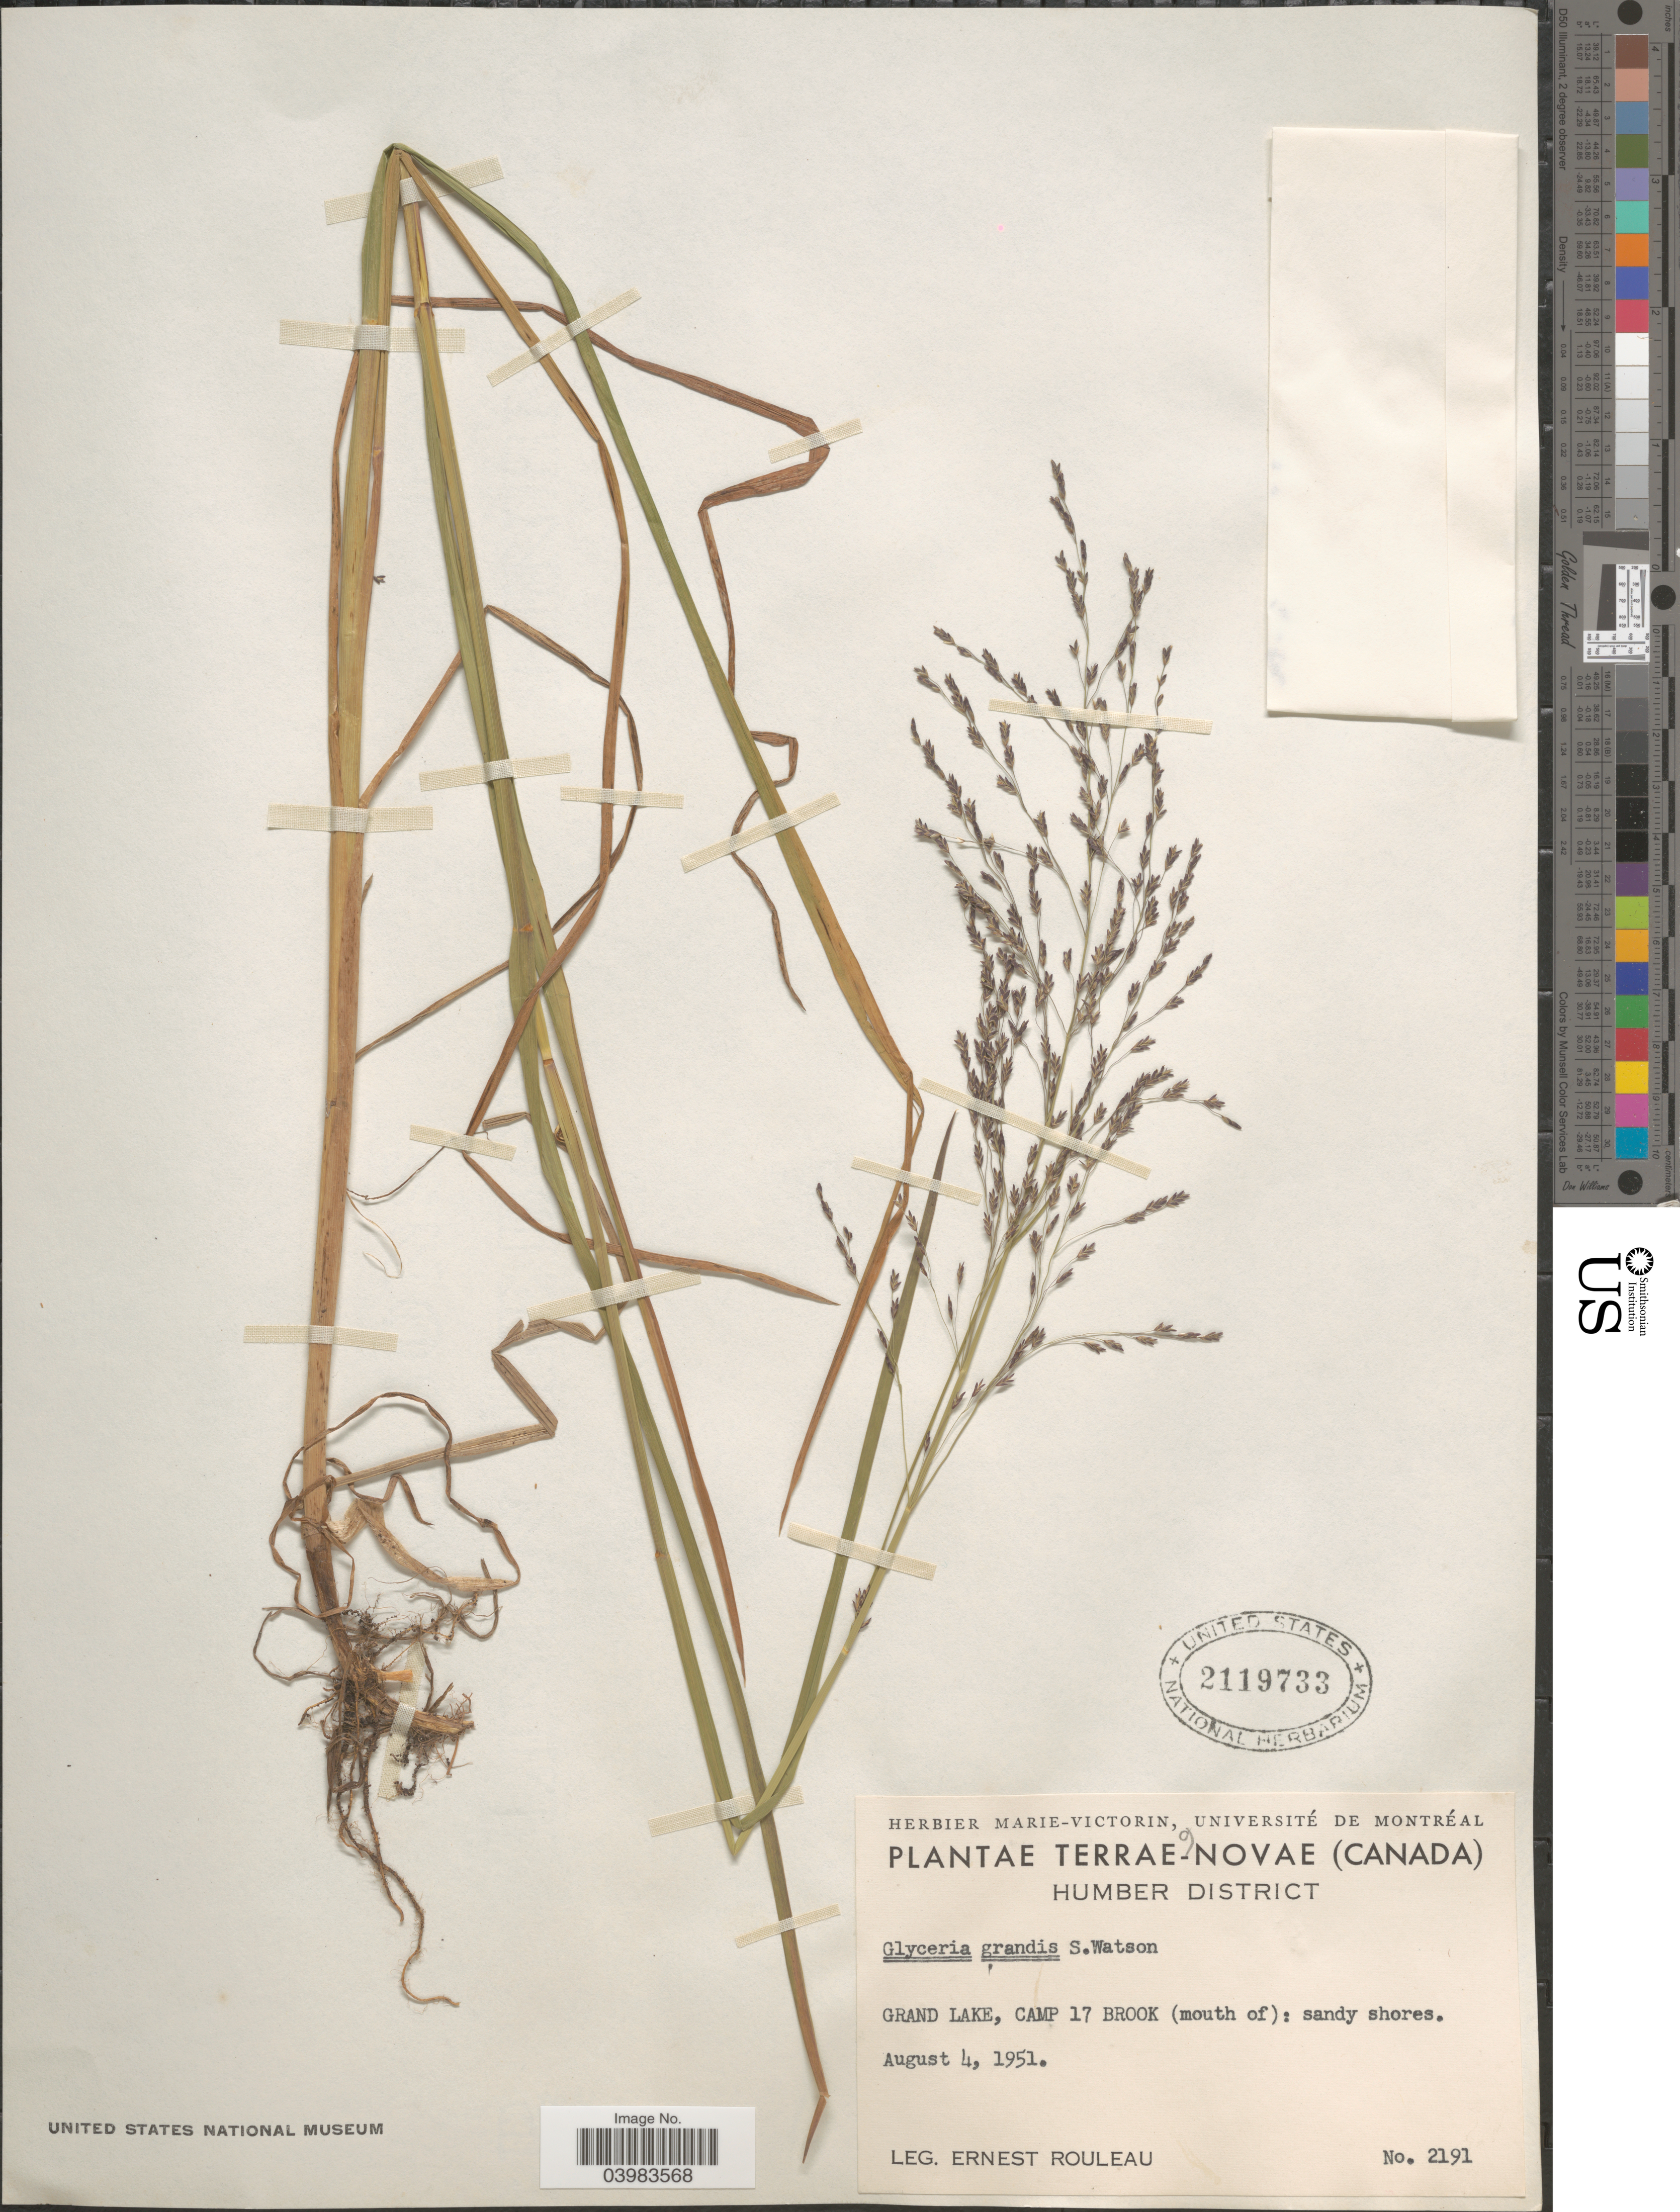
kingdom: Plantae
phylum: Tracheophyta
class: Liliopsida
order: Poales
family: Poaceae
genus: Glyceria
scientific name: Glyceria grandis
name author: S. Watson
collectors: J. Rouleau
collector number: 2191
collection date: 1951-08-04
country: Canada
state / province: Newfoundland and Labrador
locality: Terrae-Novae. Humber District. Grand Lake, Camp 17 Brook (mouth of): sandy shores.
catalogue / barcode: US 2119733